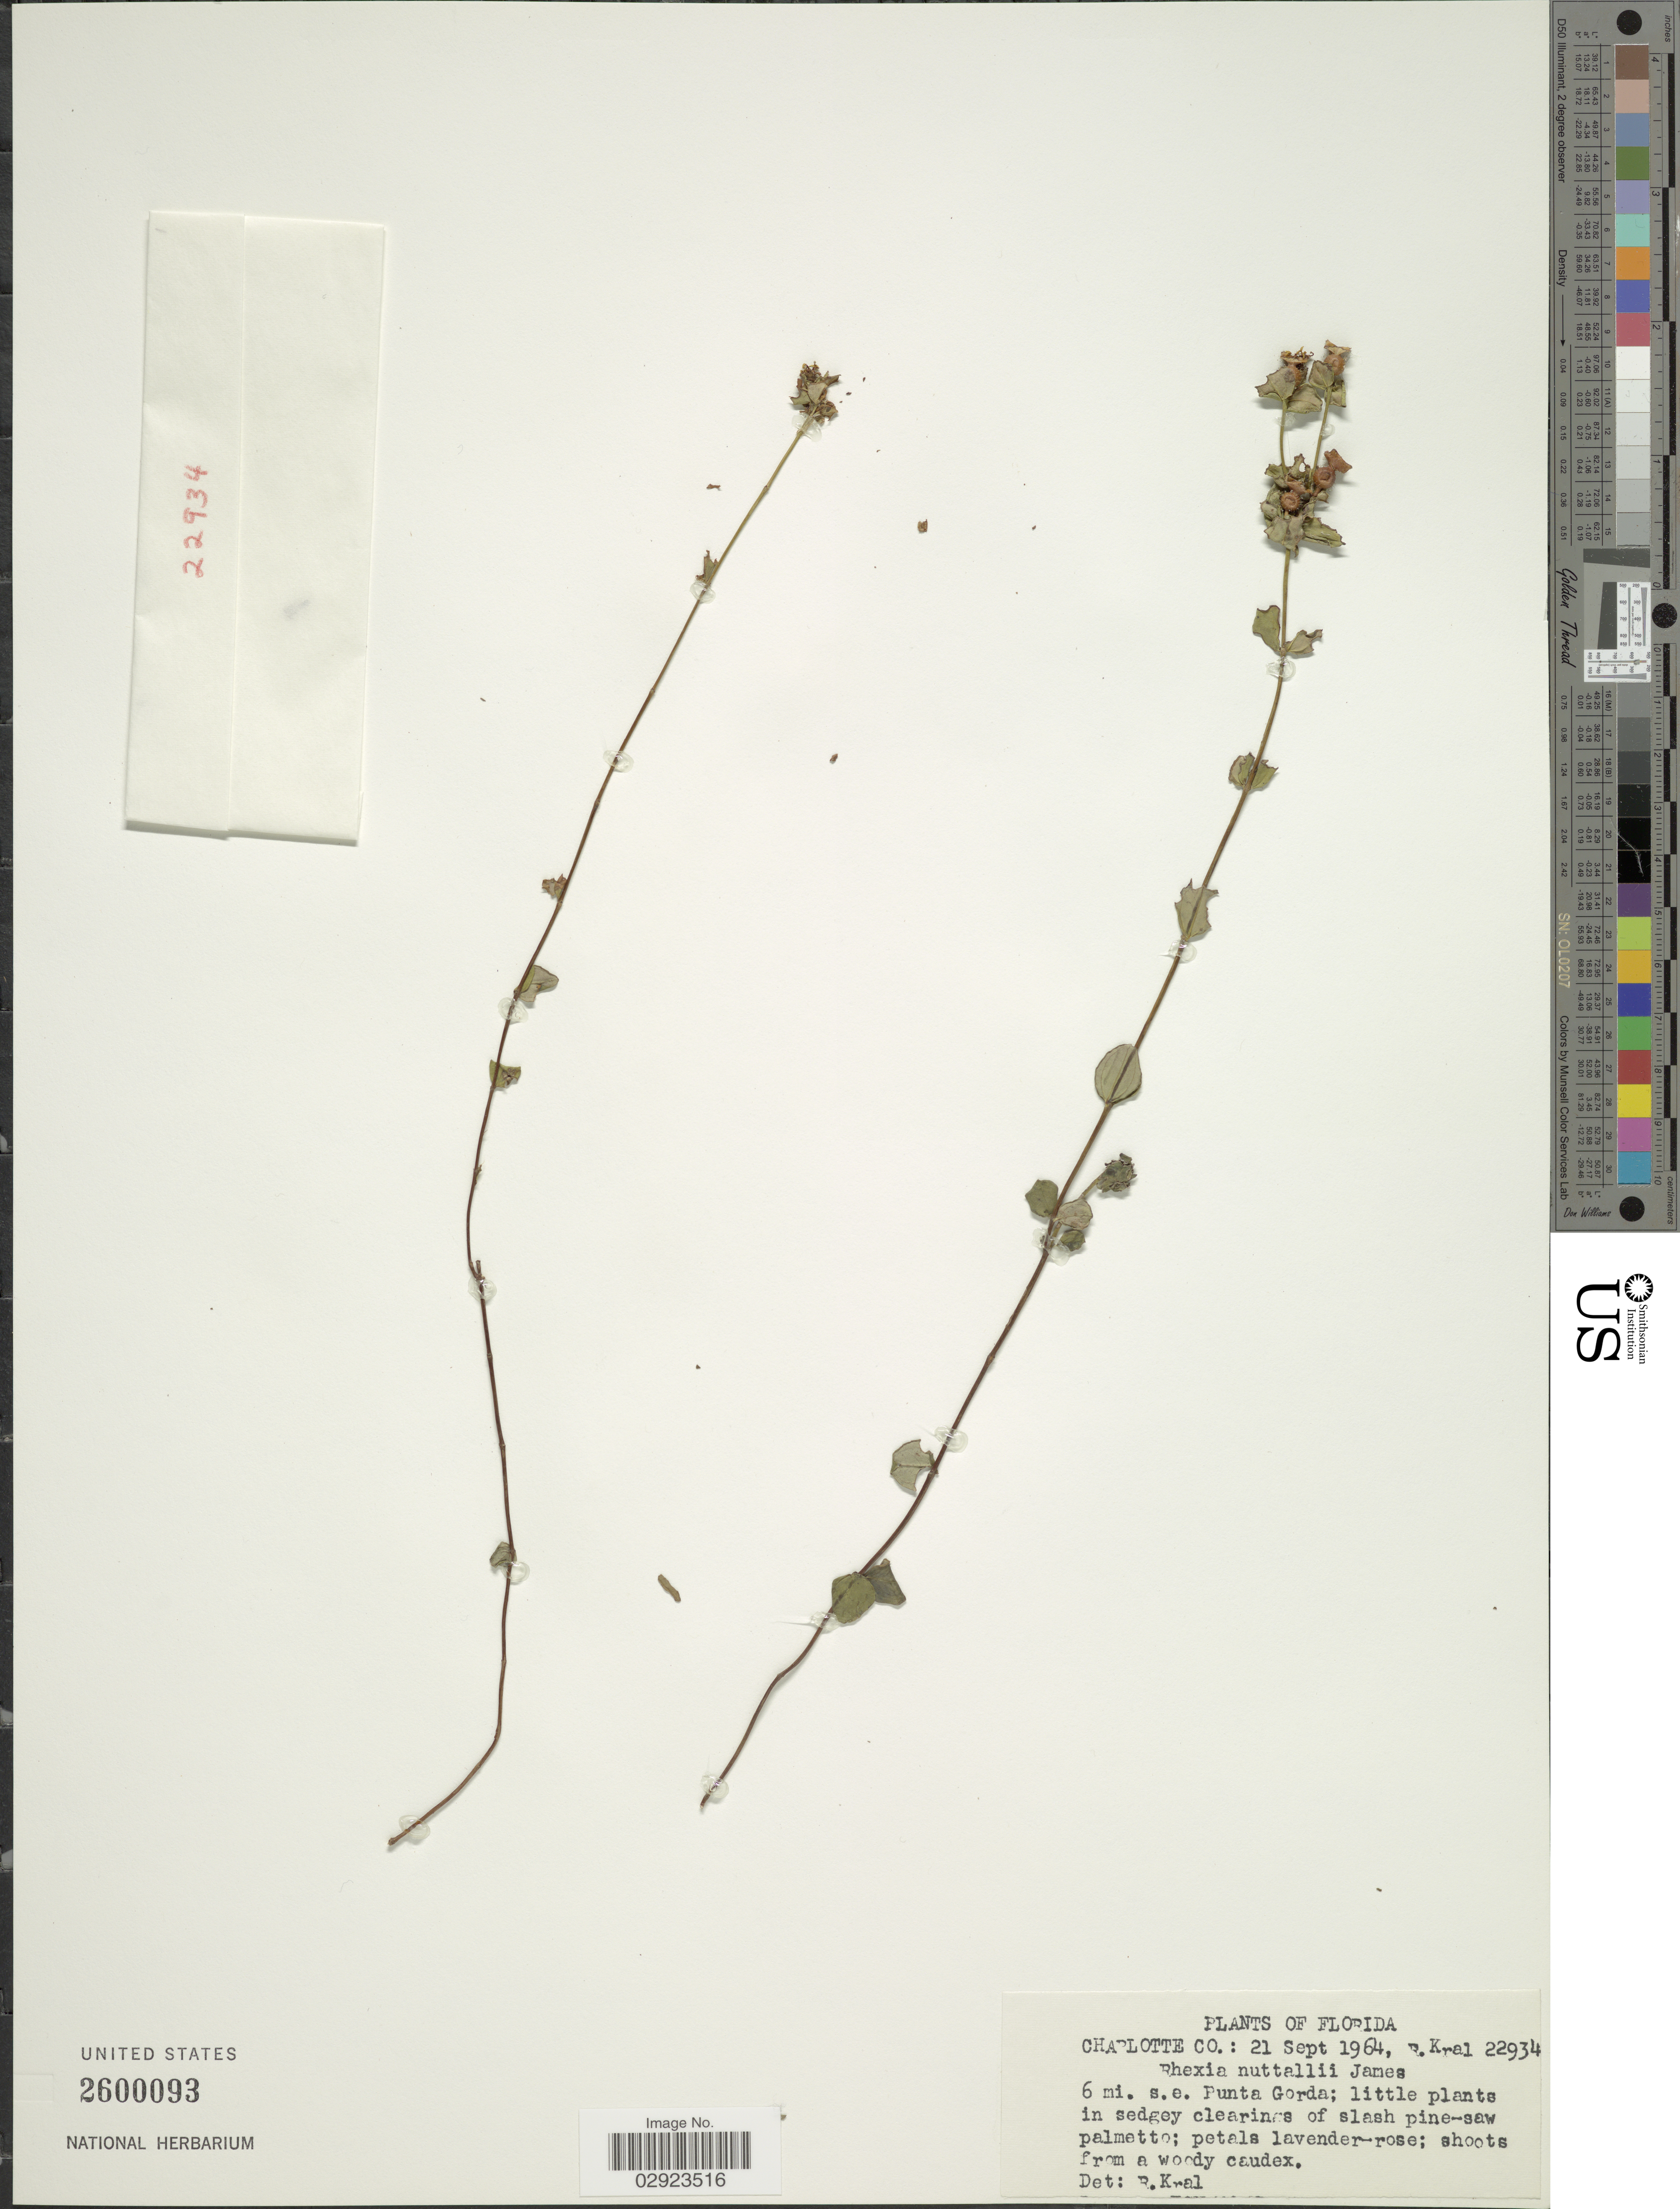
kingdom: Plantae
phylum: Tracheophyta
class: Magnoliopsida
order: Myrtales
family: Melastomataceae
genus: Rhexia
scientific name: Rhexia nuttallii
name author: C.W. James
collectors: R. Kral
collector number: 22934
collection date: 1964-09-21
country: United States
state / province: Florida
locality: Charlotte Co. 6 mi. s.e. Punta Gorda.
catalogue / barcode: US 2600093